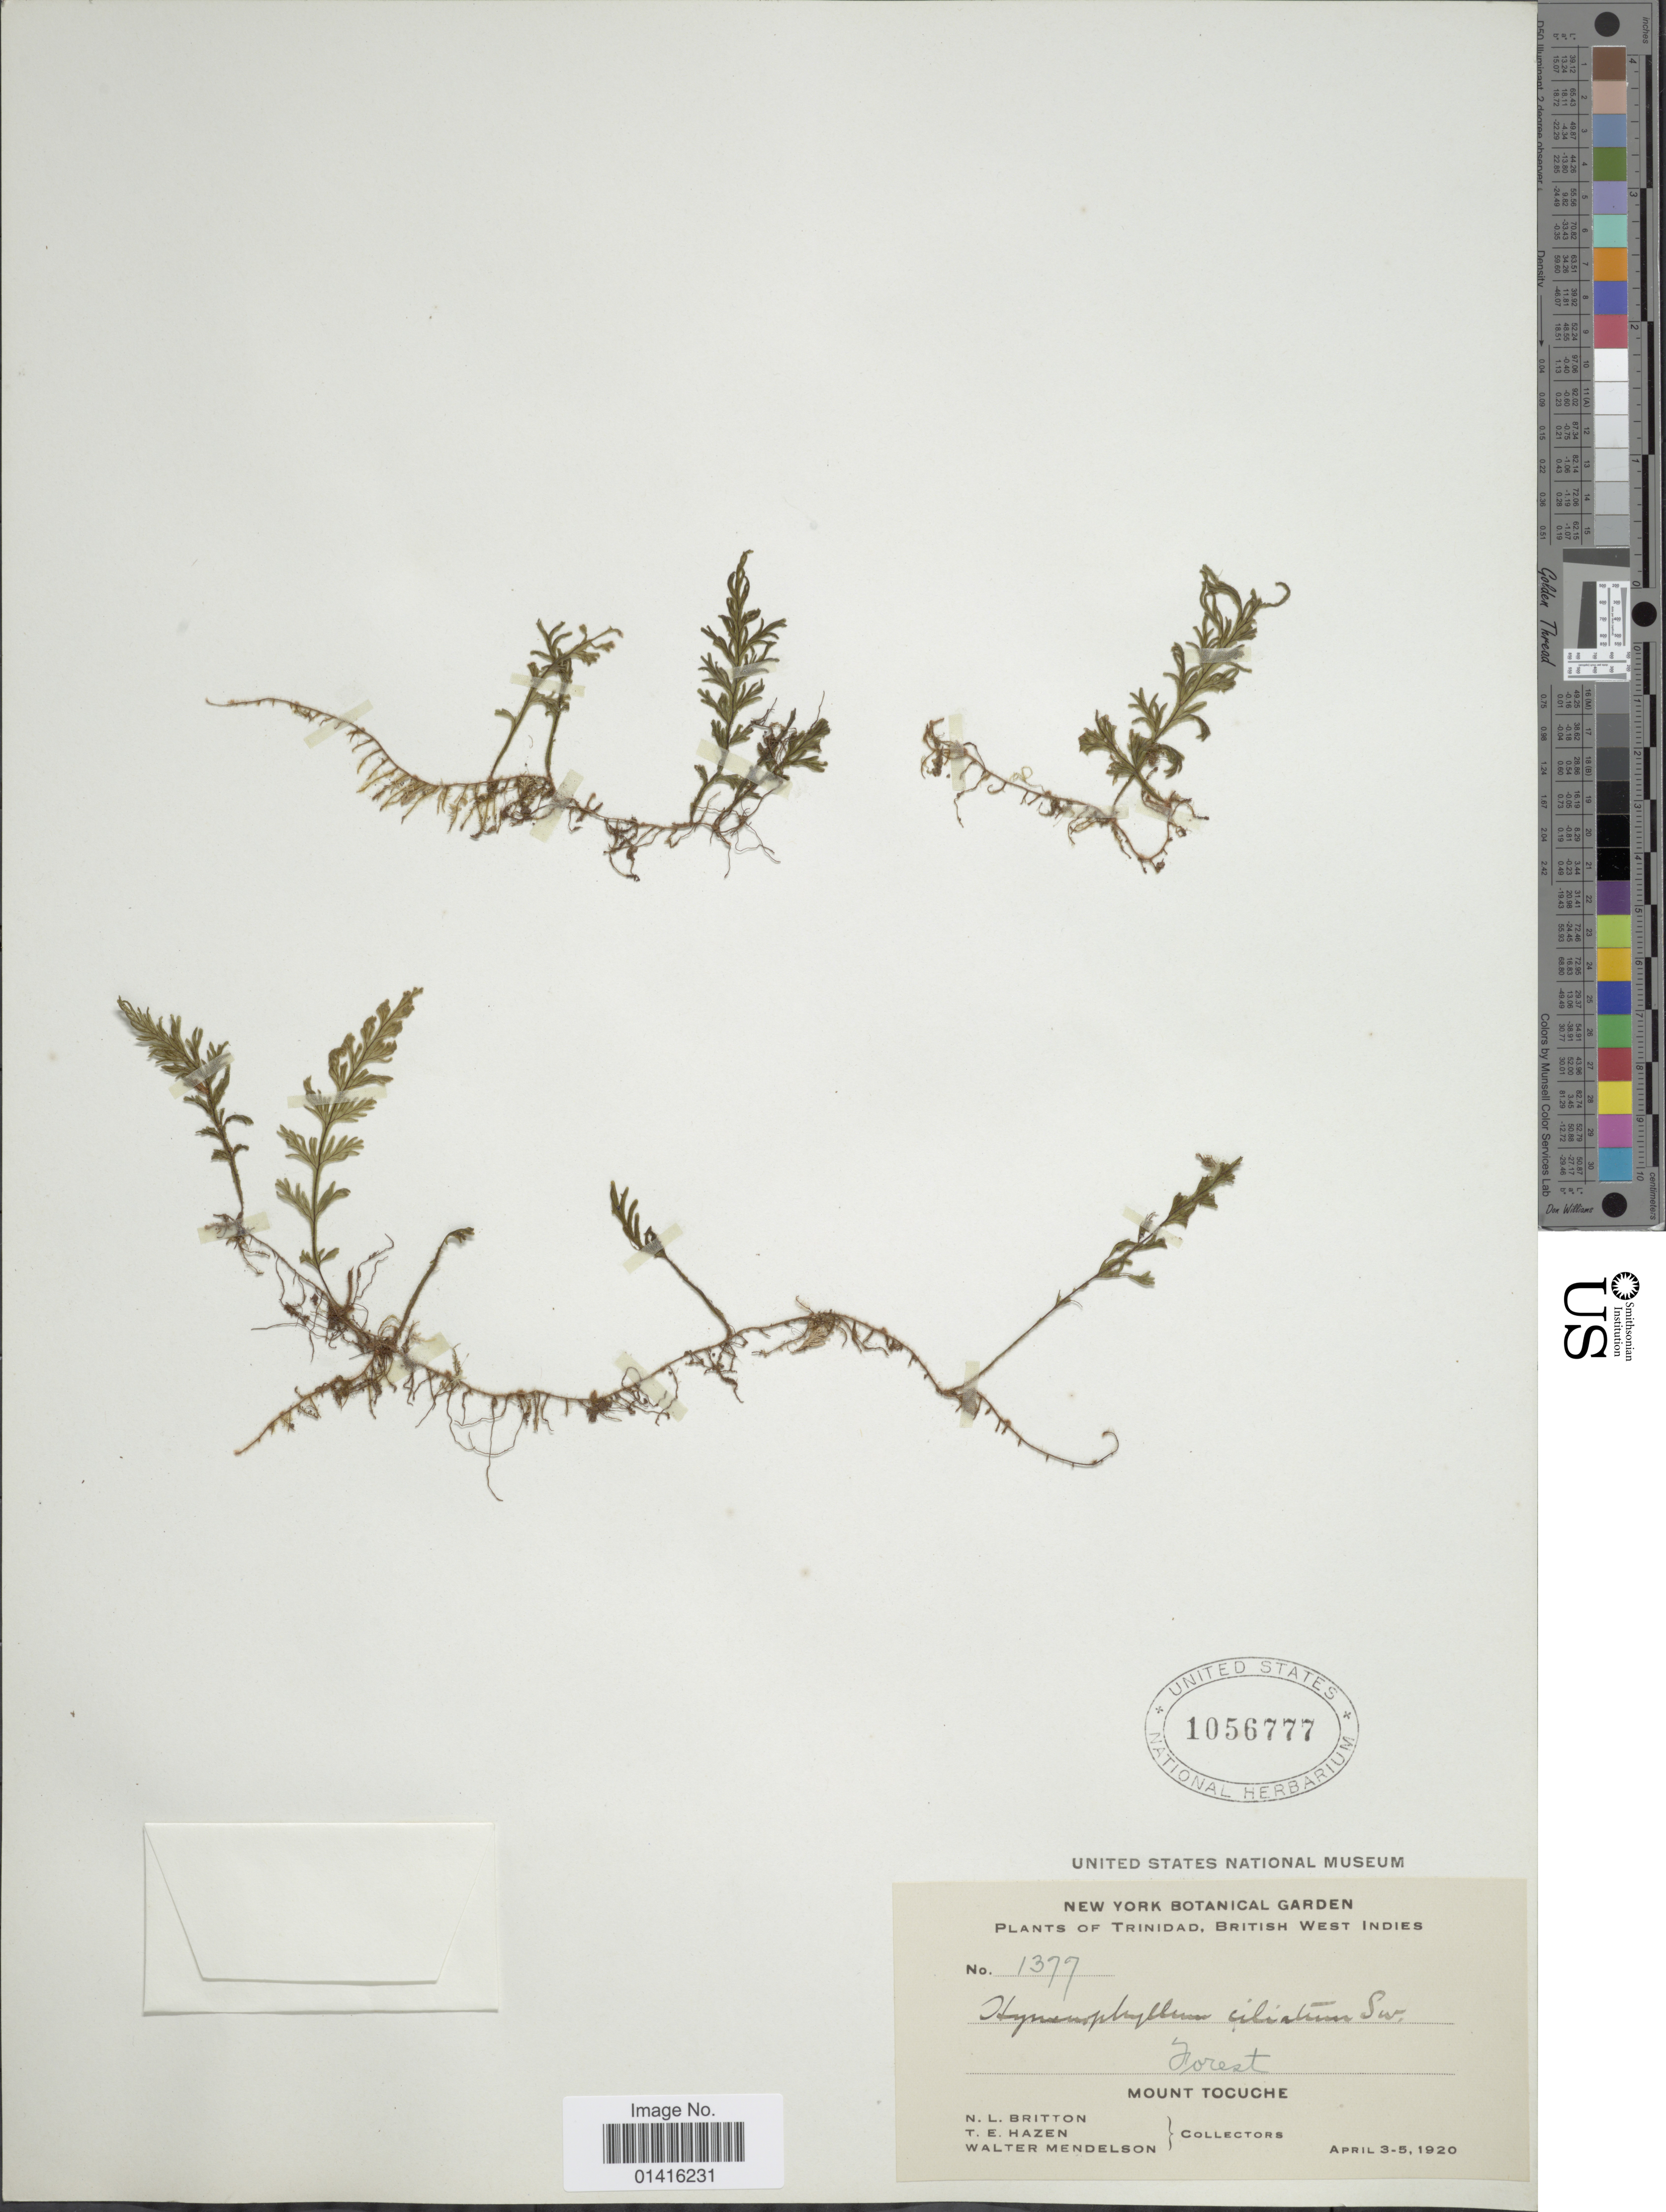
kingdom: Plantae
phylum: Tracheophyta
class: Polypodiopsida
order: Hymenophyllales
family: Hymenophyllaceae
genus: Hymenophyllum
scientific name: Hymenophyllum hirsutum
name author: (L.) Sw.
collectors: N. Britton, T. E. Hazen & W. Mendelson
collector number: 1377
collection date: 1920-04-03/1920-04-05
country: Trinidad and Tobago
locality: Trinidad, British West Indies, Mount Tocuche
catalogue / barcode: US 1056777